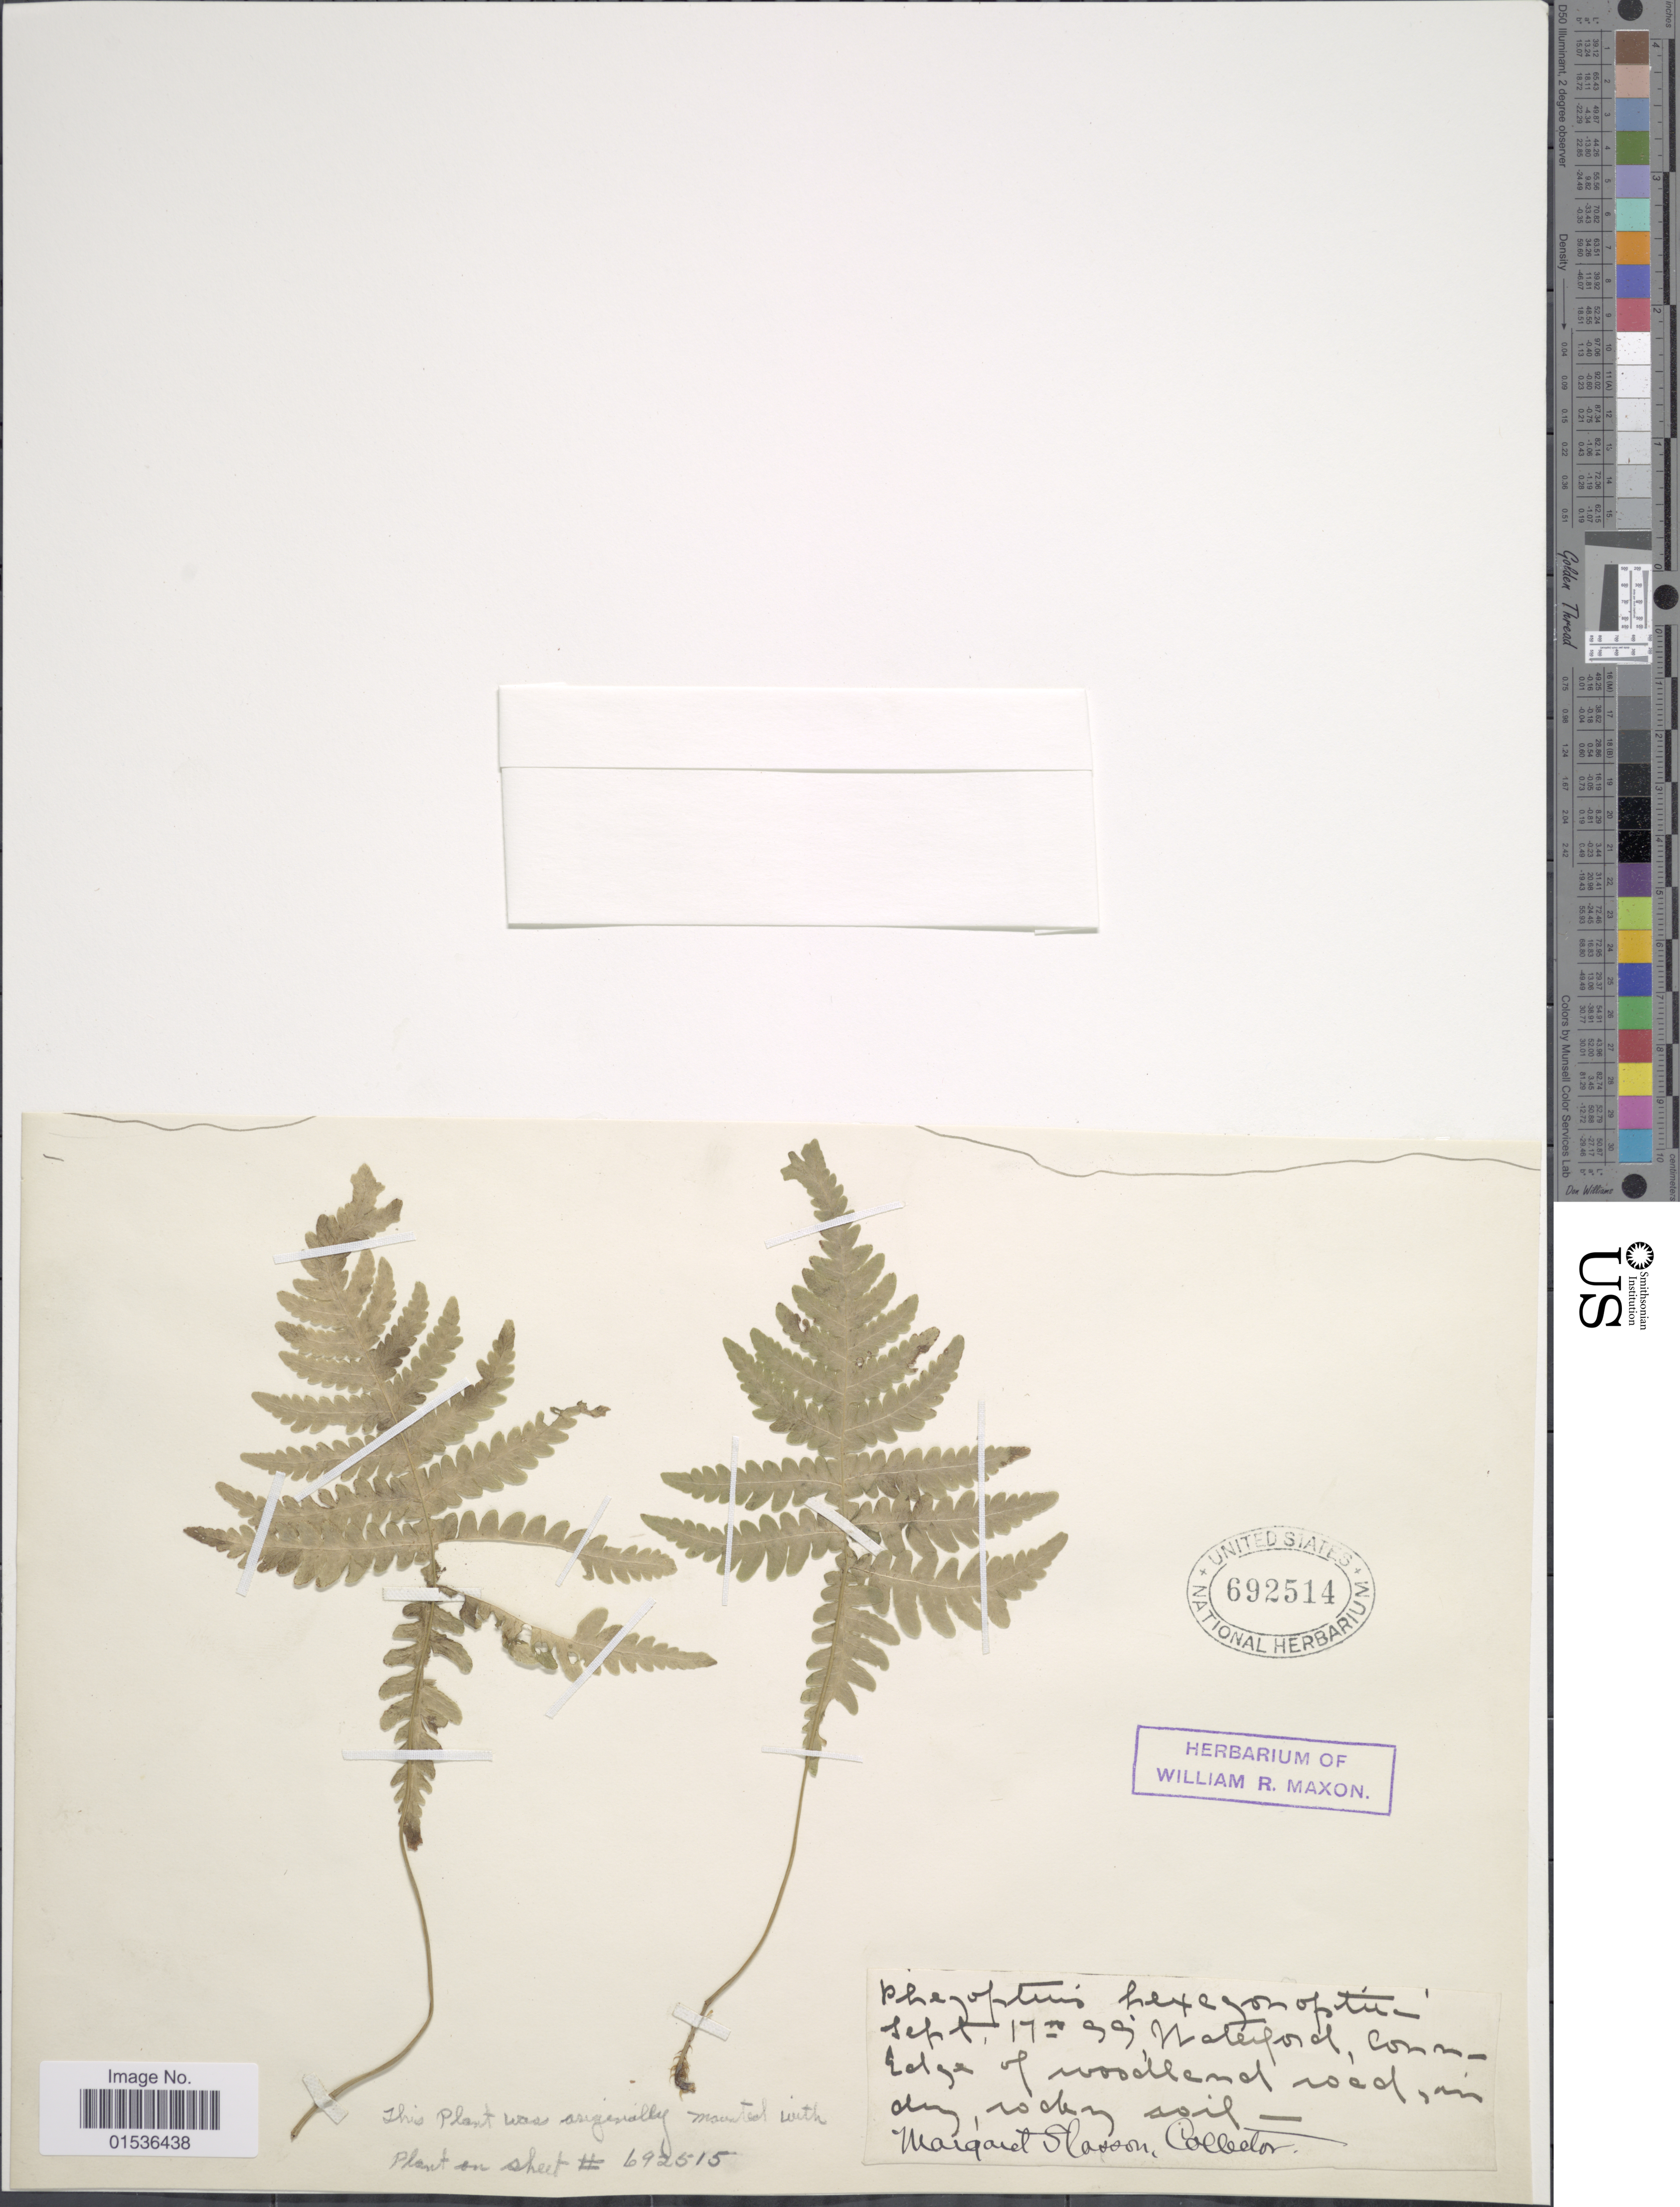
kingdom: Plantae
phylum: Tracheophyta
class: Polypodiopsida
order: Polypodiales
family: Thelypteridaceae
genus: Phegopteris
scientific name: Phegopteris hexagonoptera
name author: (Michx.) Fée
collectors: M. Slosson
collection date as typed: Transcribed d/m/y: 17/9/99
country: United States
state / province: Connecticut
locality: Waterford, Conn. Edge of woodland.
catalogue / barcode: US 692514